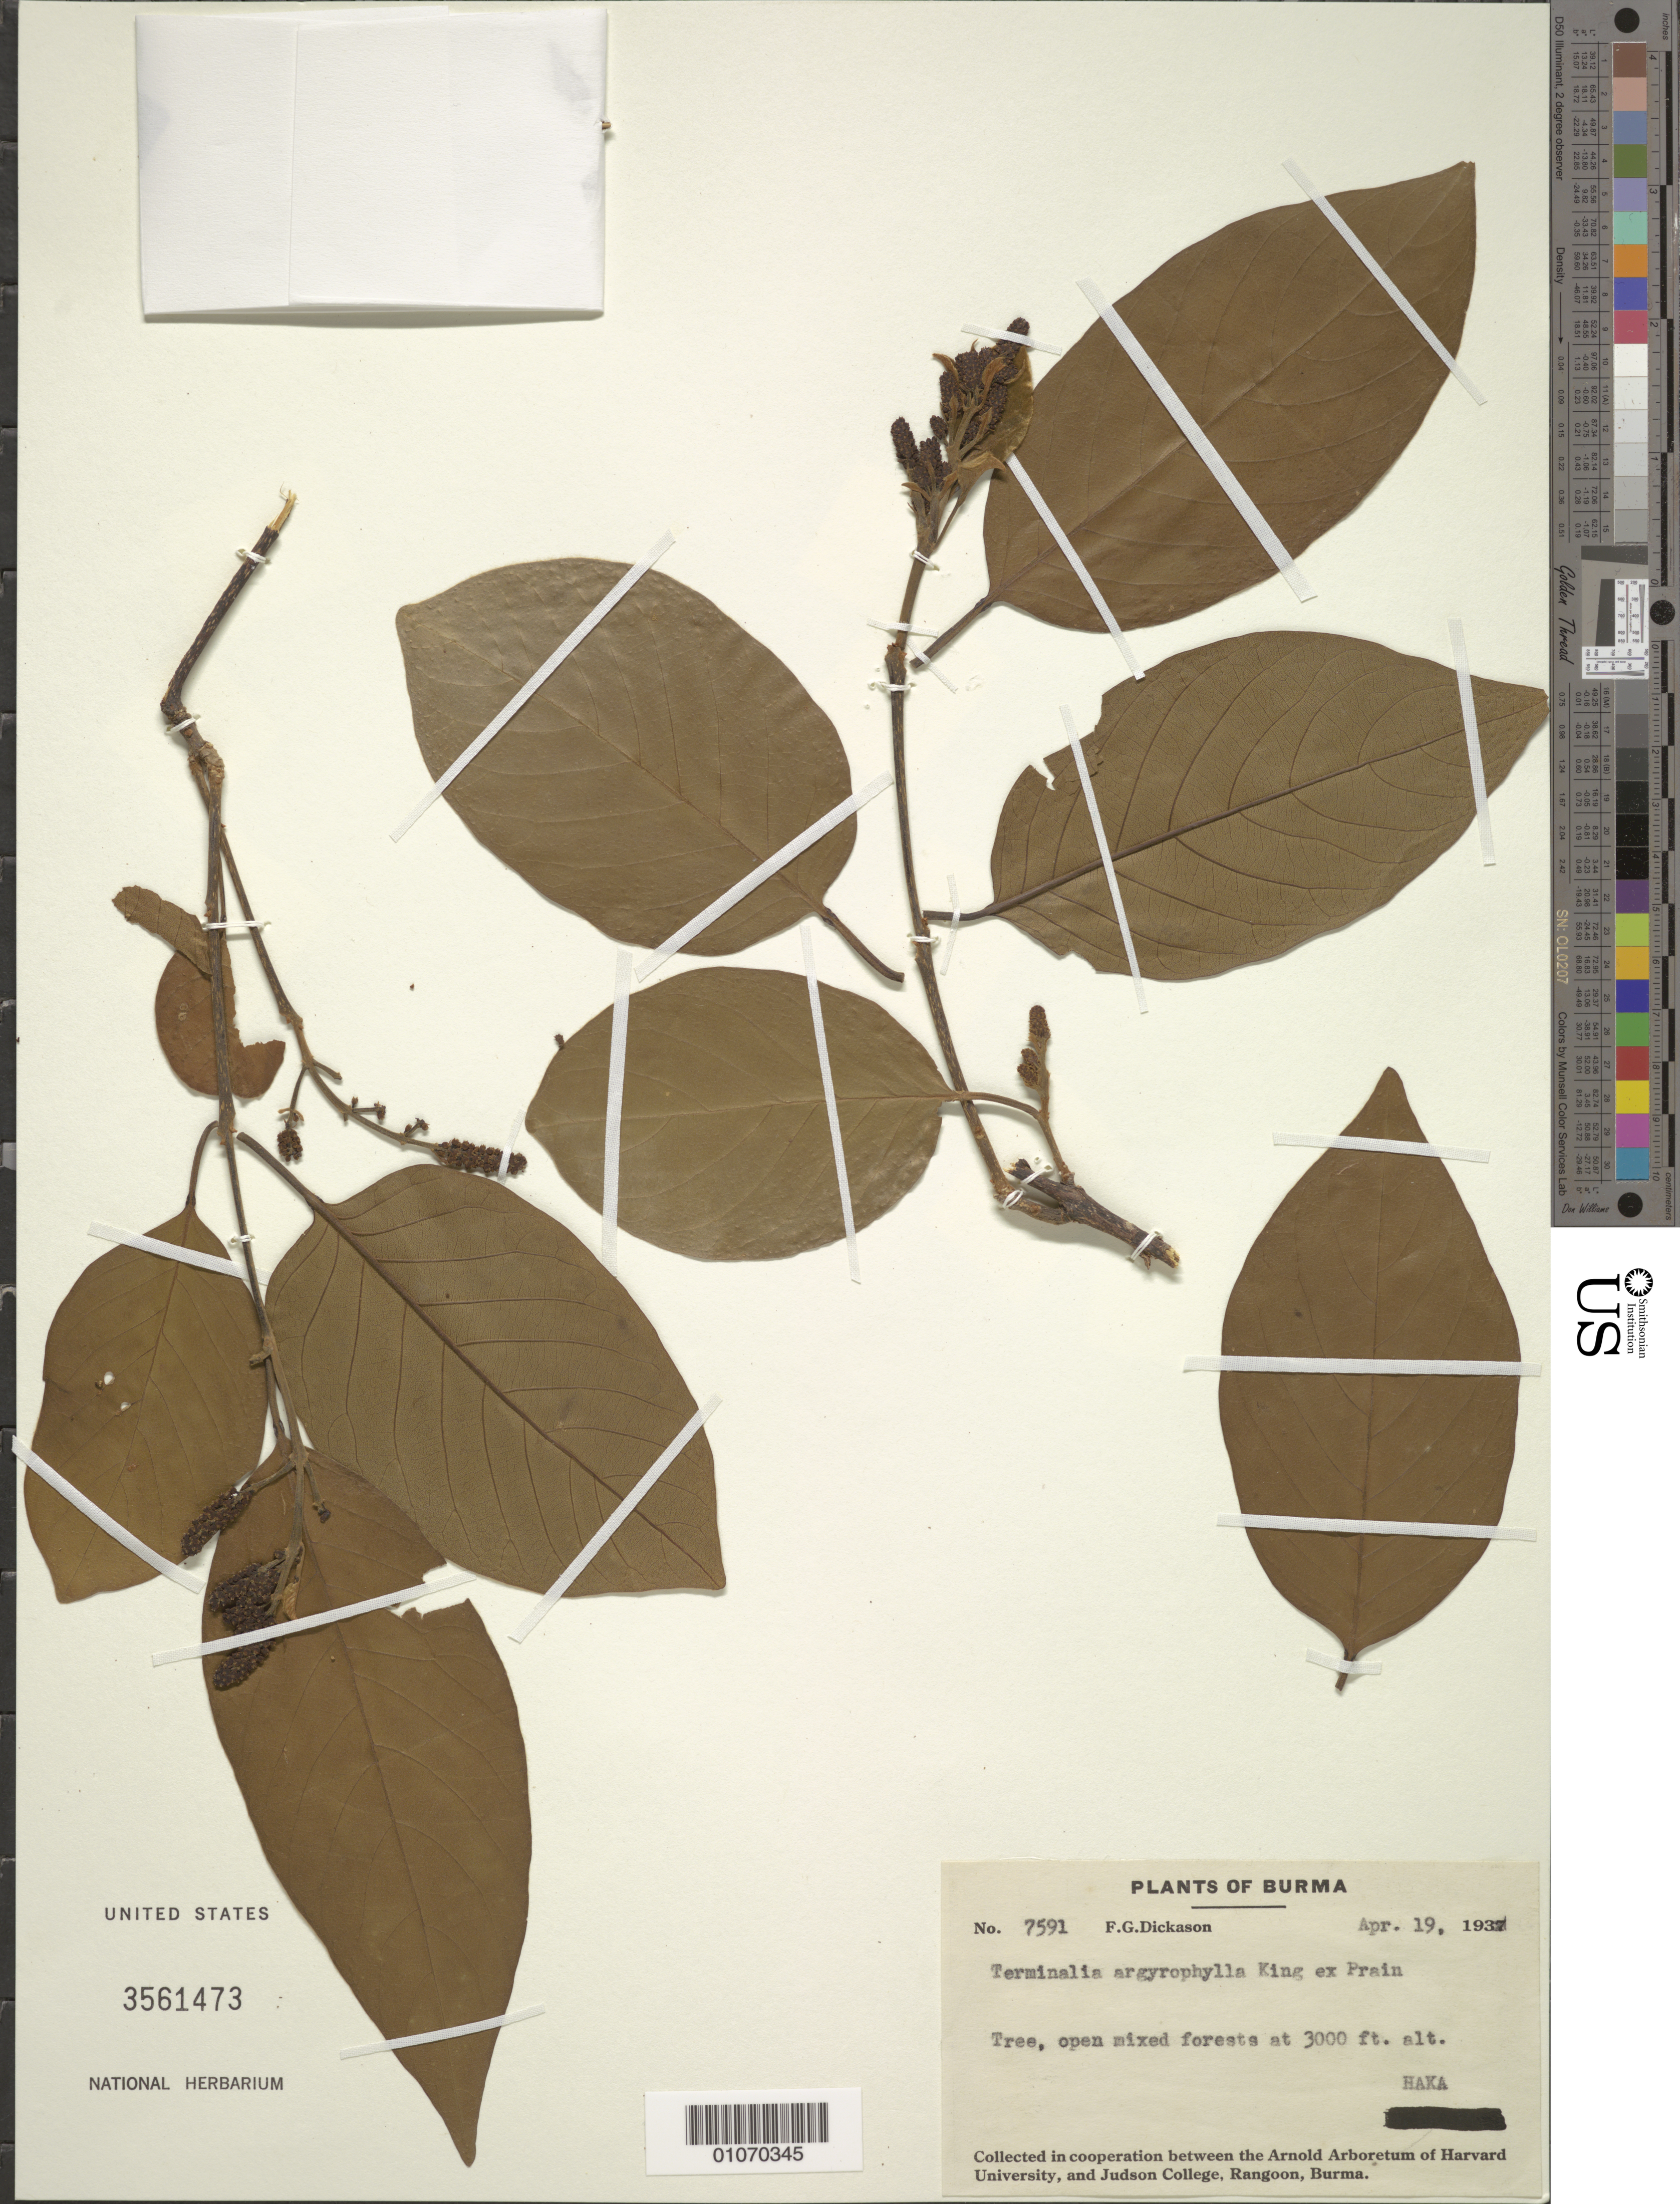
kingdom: Plantae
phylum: Tracheophyta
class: Magnoliopsida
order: Myrtales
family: Combretaceae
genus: Terminalia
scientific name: Terminalia argyrophylla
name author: King & Prain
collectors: F. Dickason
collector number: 7591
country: Myanmar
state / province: Sagaing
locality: Haka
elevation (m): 914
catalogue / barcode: US 3561473